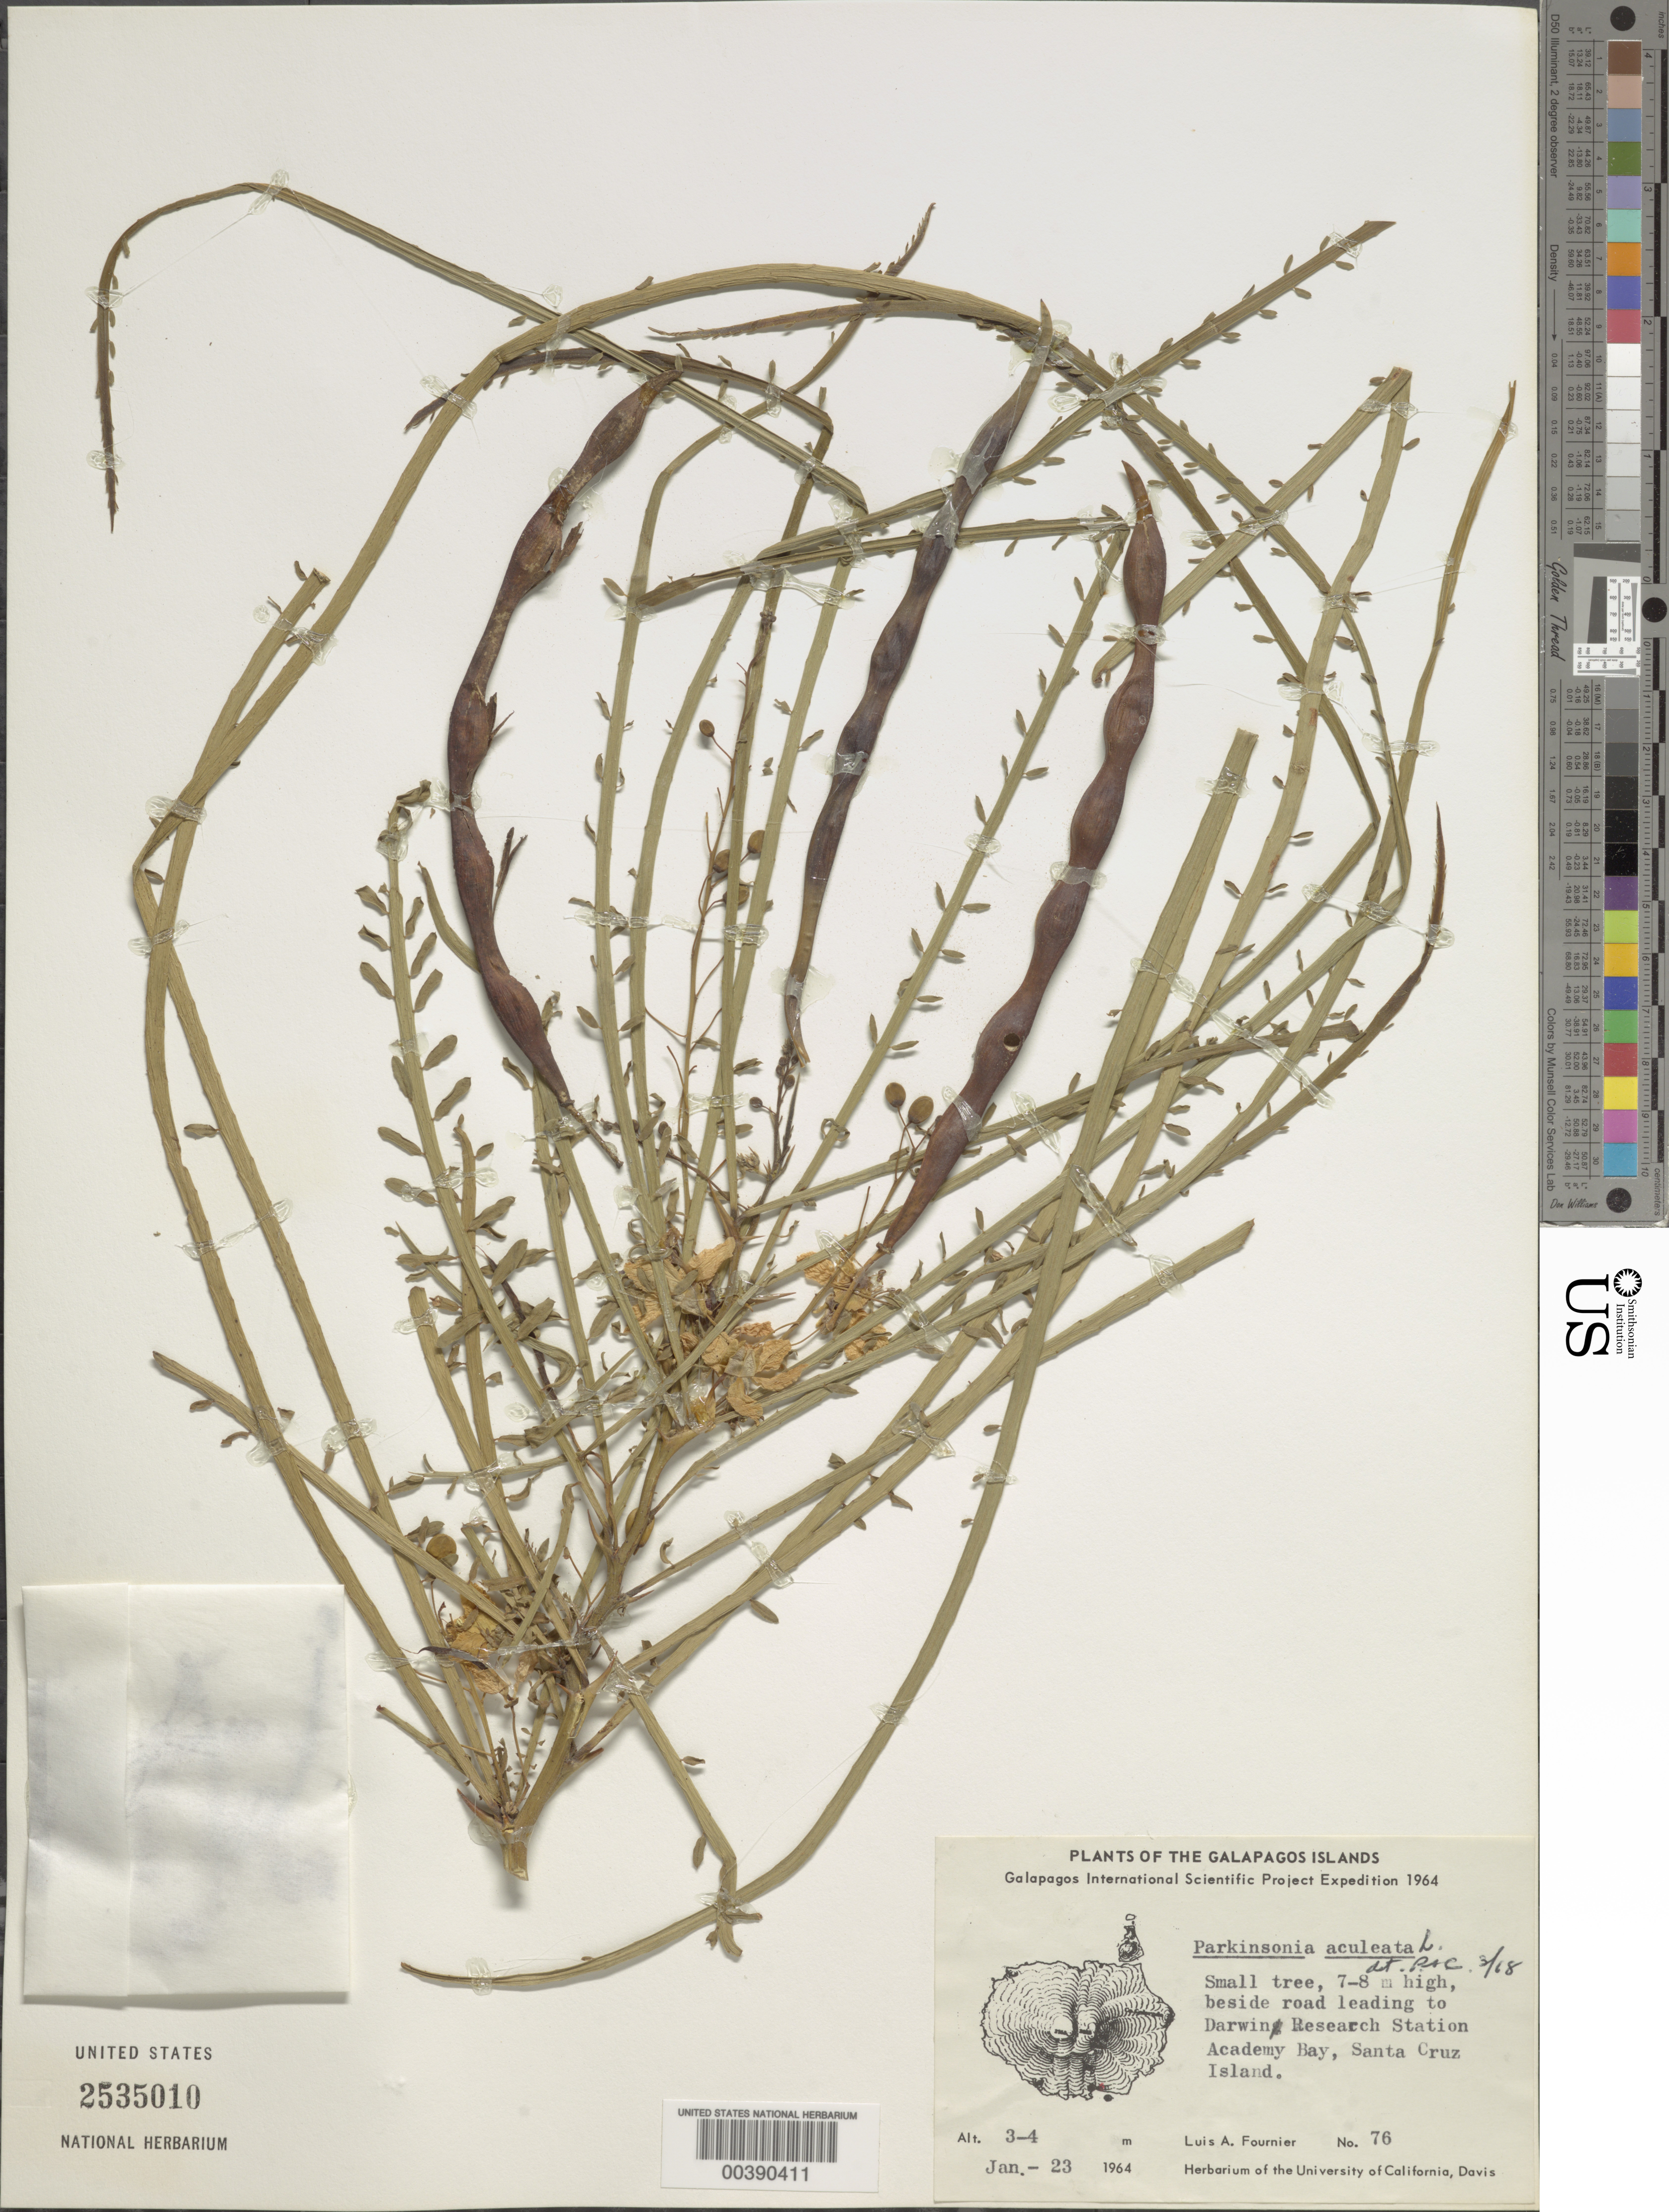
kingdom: Plantae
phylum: Tracheophyta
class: Magnoliopsida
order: Fabales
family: Fabaceae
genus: Parkinsonia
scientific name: Parkinsonia aculeata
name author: L.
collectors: L. A. Fournier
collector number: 76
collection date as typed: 23 Jan 1964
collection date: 1964-01-23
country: Ecuador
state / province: Colón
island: Santa Cruz [Indefatigable, Chaves]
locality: Beside road leading to Darwin Research Station, Academy Bay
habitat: Beside road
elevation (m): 3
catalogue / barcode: US 2535010